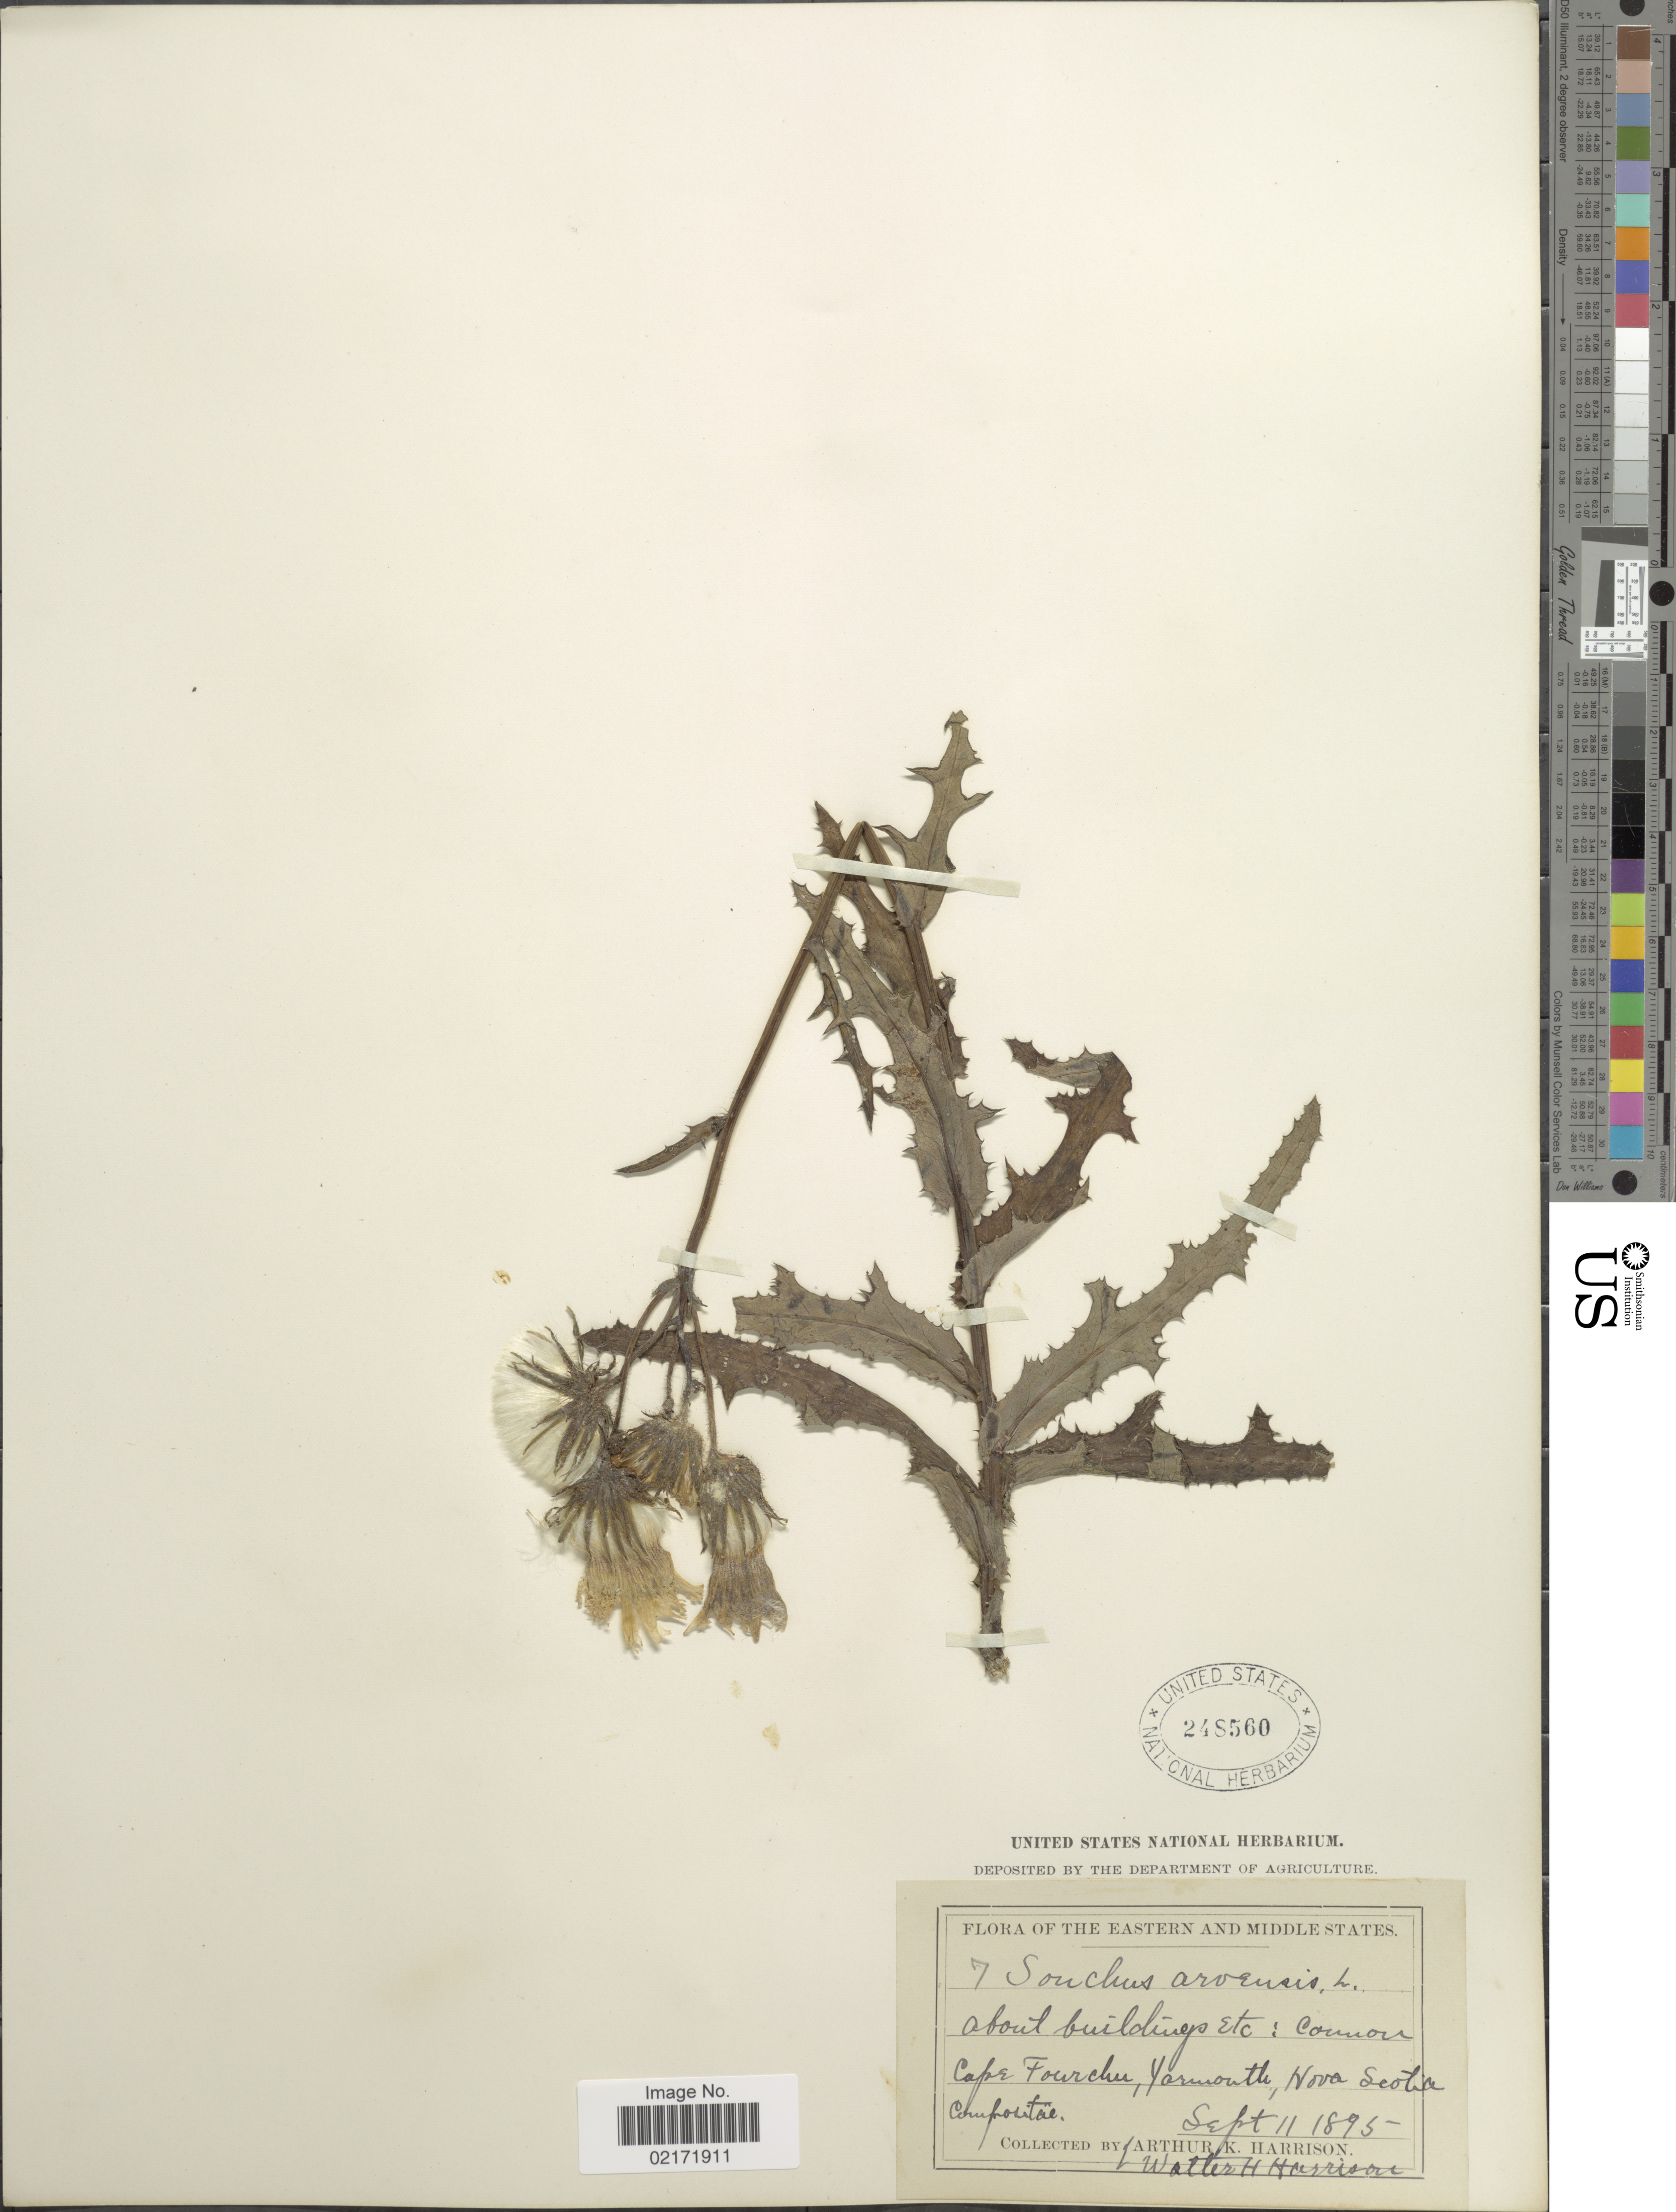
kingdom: Plantae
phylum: Tracheophyta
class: Magnoliopsida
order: Asterales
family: Asteraceae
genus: Sonchus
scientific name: Sonchus arvensis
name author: L.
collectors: A. K. Harrison & W. H. Harrison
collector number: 7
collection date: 1895-09-11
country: Canada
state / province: Nova Scotia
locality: About buidlings etc: Common Cape Fourchu, Yarmouth, The Eastern and Middle States.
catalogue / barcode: US 248560